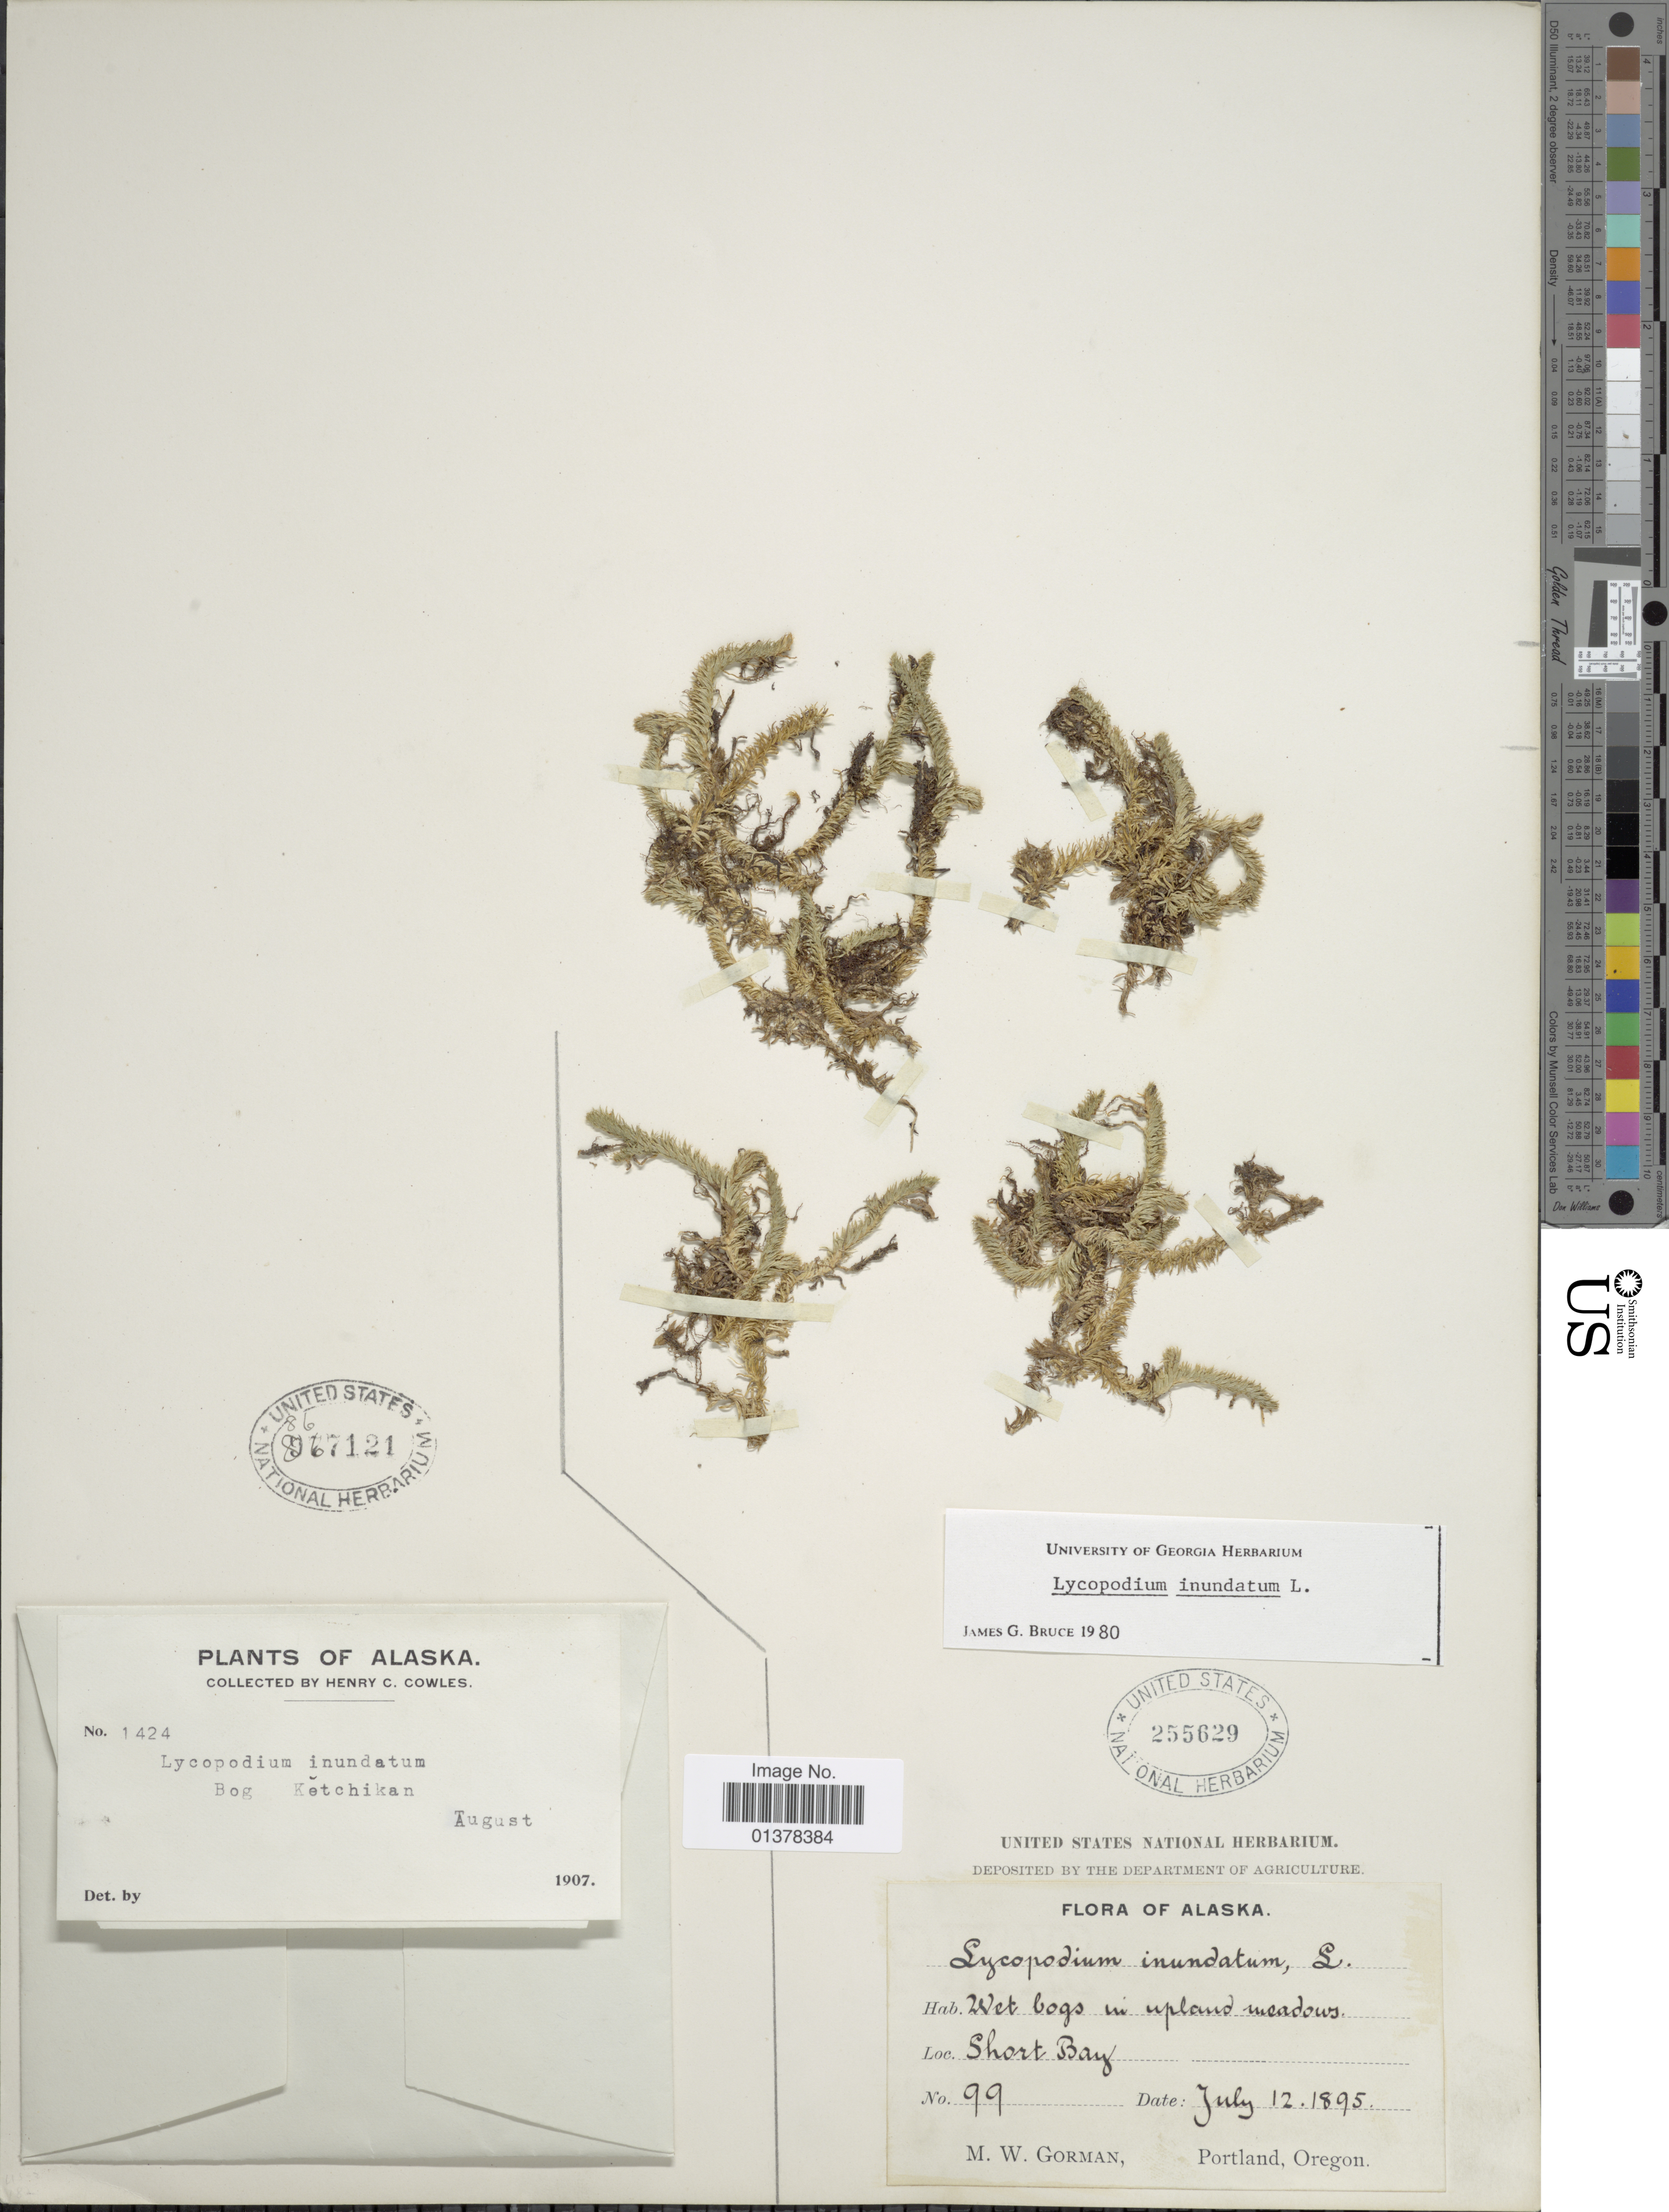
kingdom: Plantae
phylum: Tracheophyta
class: Lycopodiopsida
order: Lycopodiales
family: Lycopodiaceae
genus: Lycopodiella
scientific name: Lycopodiella inundata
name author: (L.) Holub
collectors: H. Cowles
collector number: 1424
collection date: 1907-08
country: United States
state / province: Alaska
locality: Bog Ketchikan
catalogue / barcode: US 867121-2